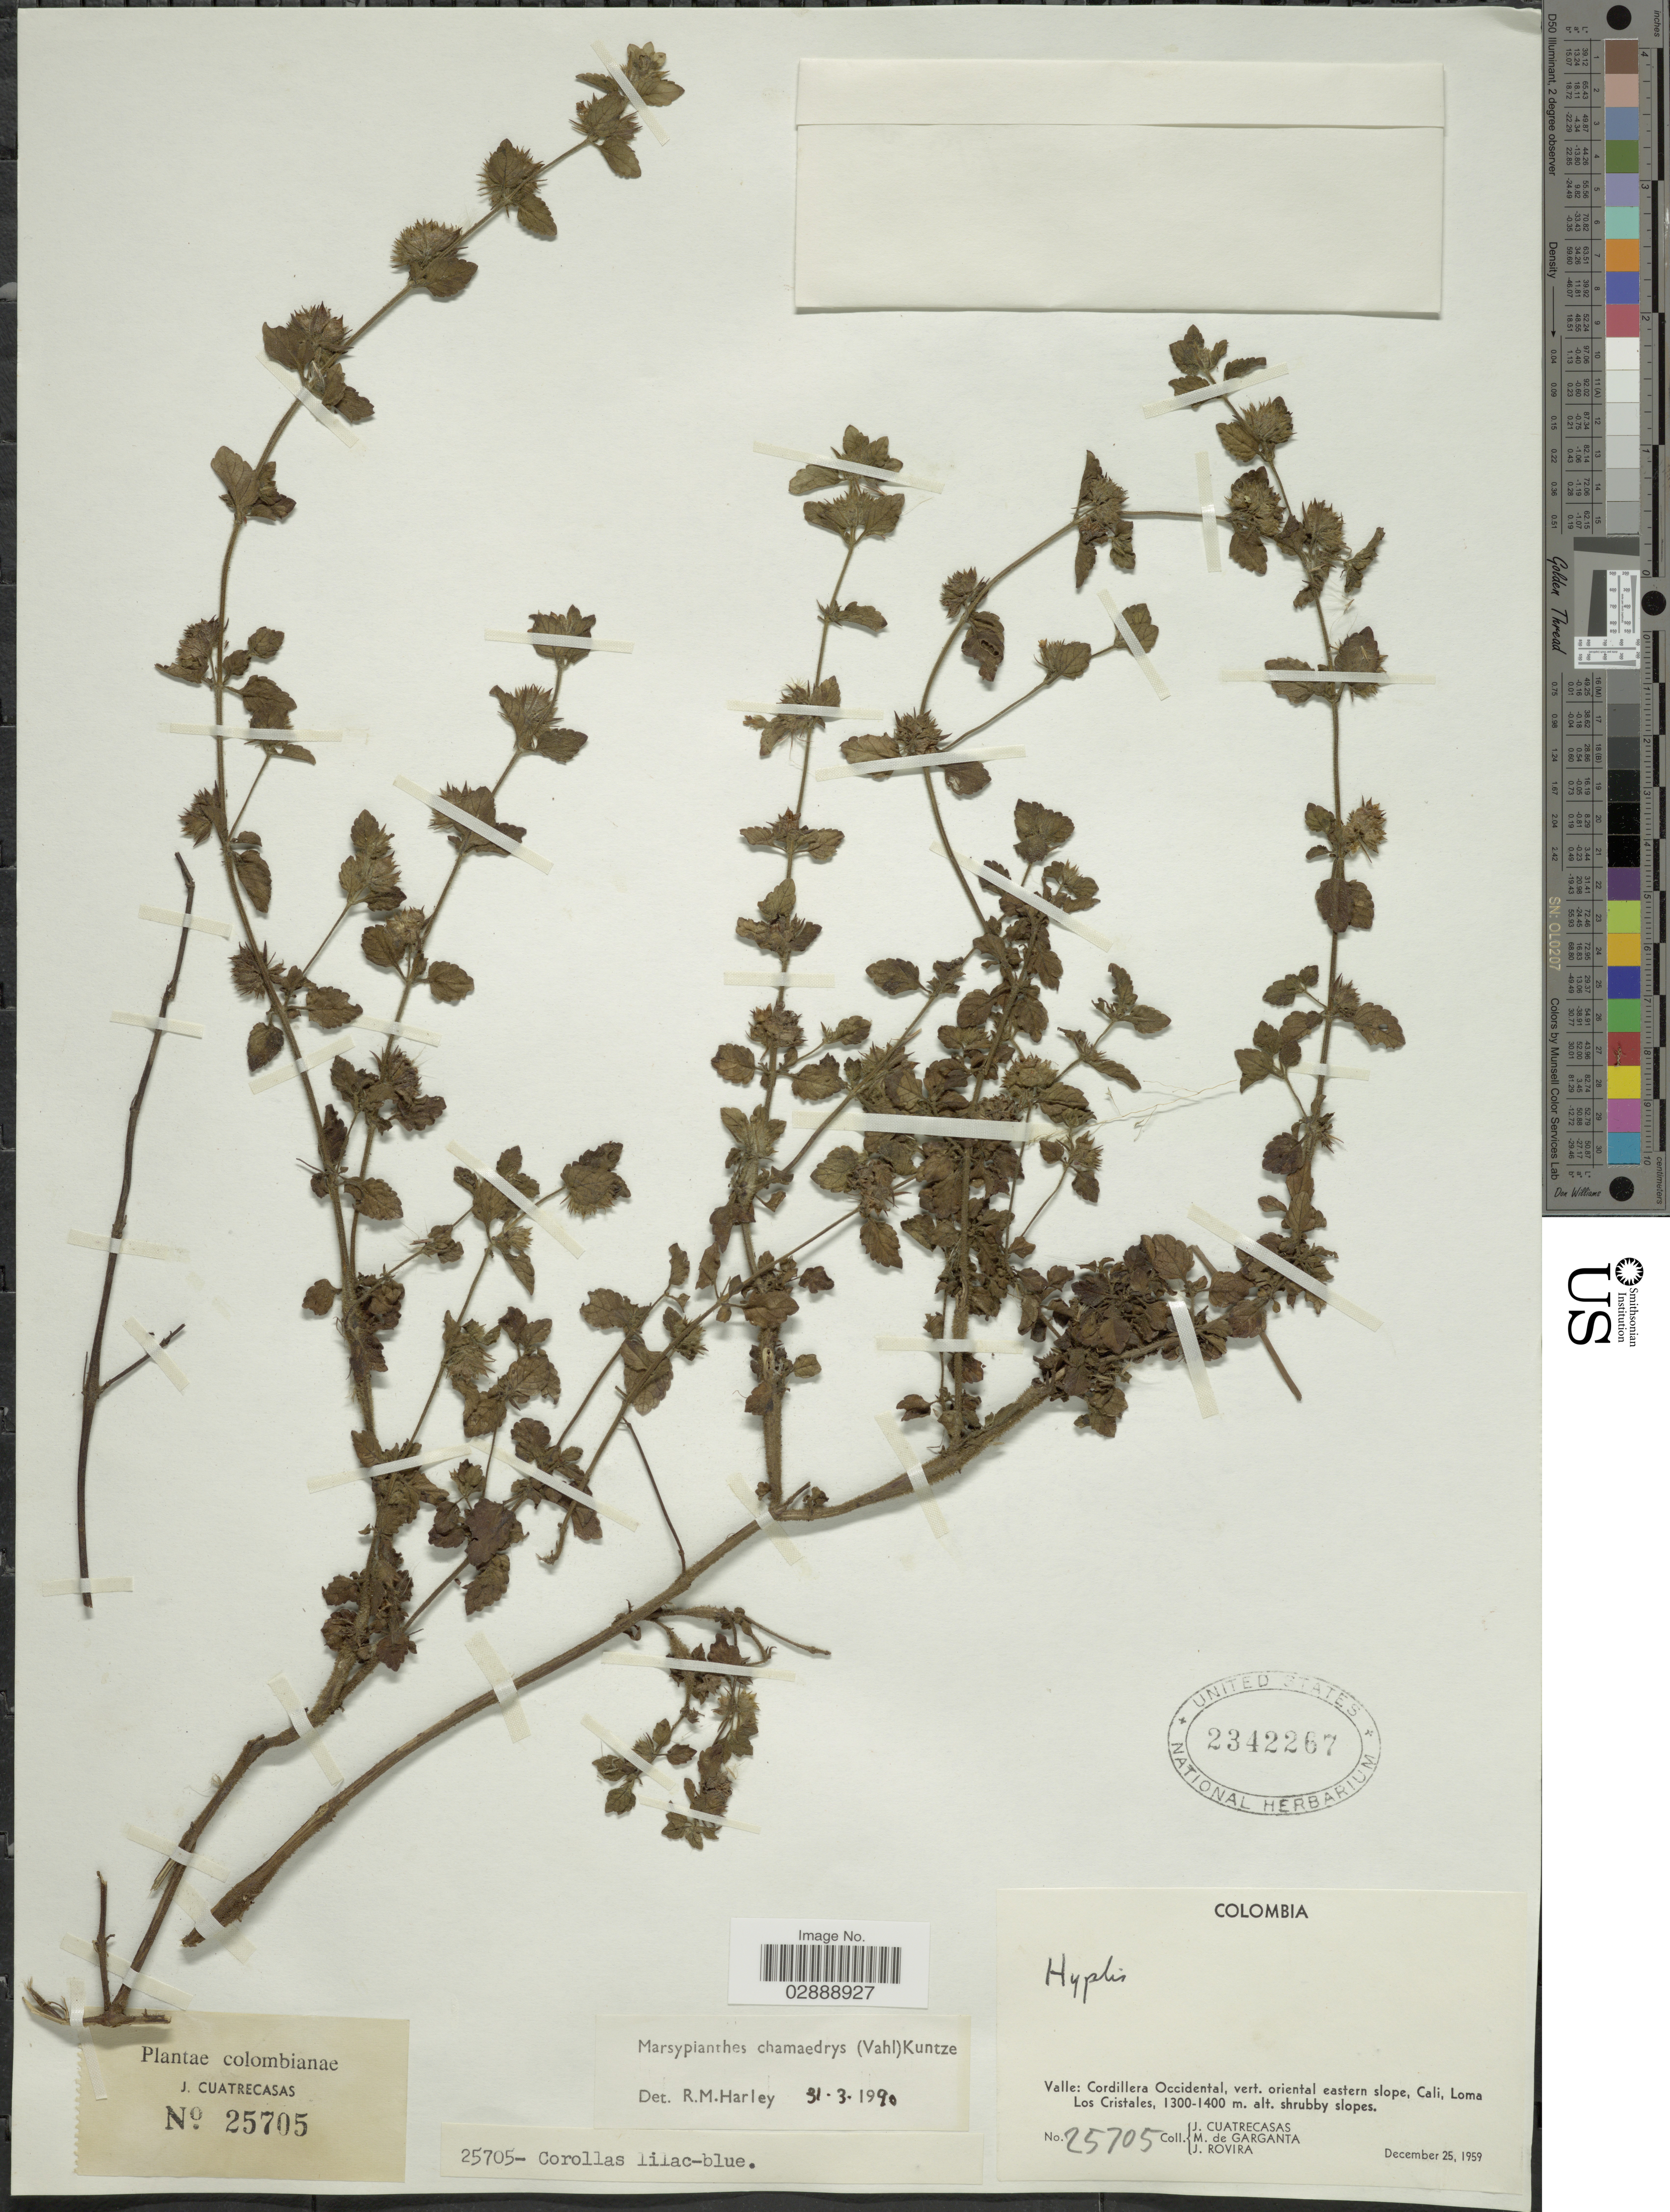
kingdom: Plantae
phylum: Tracheophyta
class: Magnoliopsida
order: Lamiales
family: Lamiaceae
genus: Marsypianthes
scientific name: Marsypianthes chamaedrys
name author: (Vahl) Kuntze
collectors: J. Cuatrecasas, M. Garganta & J. Rovira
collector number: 25705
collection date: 1959-12-25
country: Colombia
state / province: Valle del Cauca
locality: Valle: Cordillera Occidental, vert. oriental eastern slope, Cali, Loma Los Cristales.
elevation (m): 1300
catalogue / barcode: US 2342267